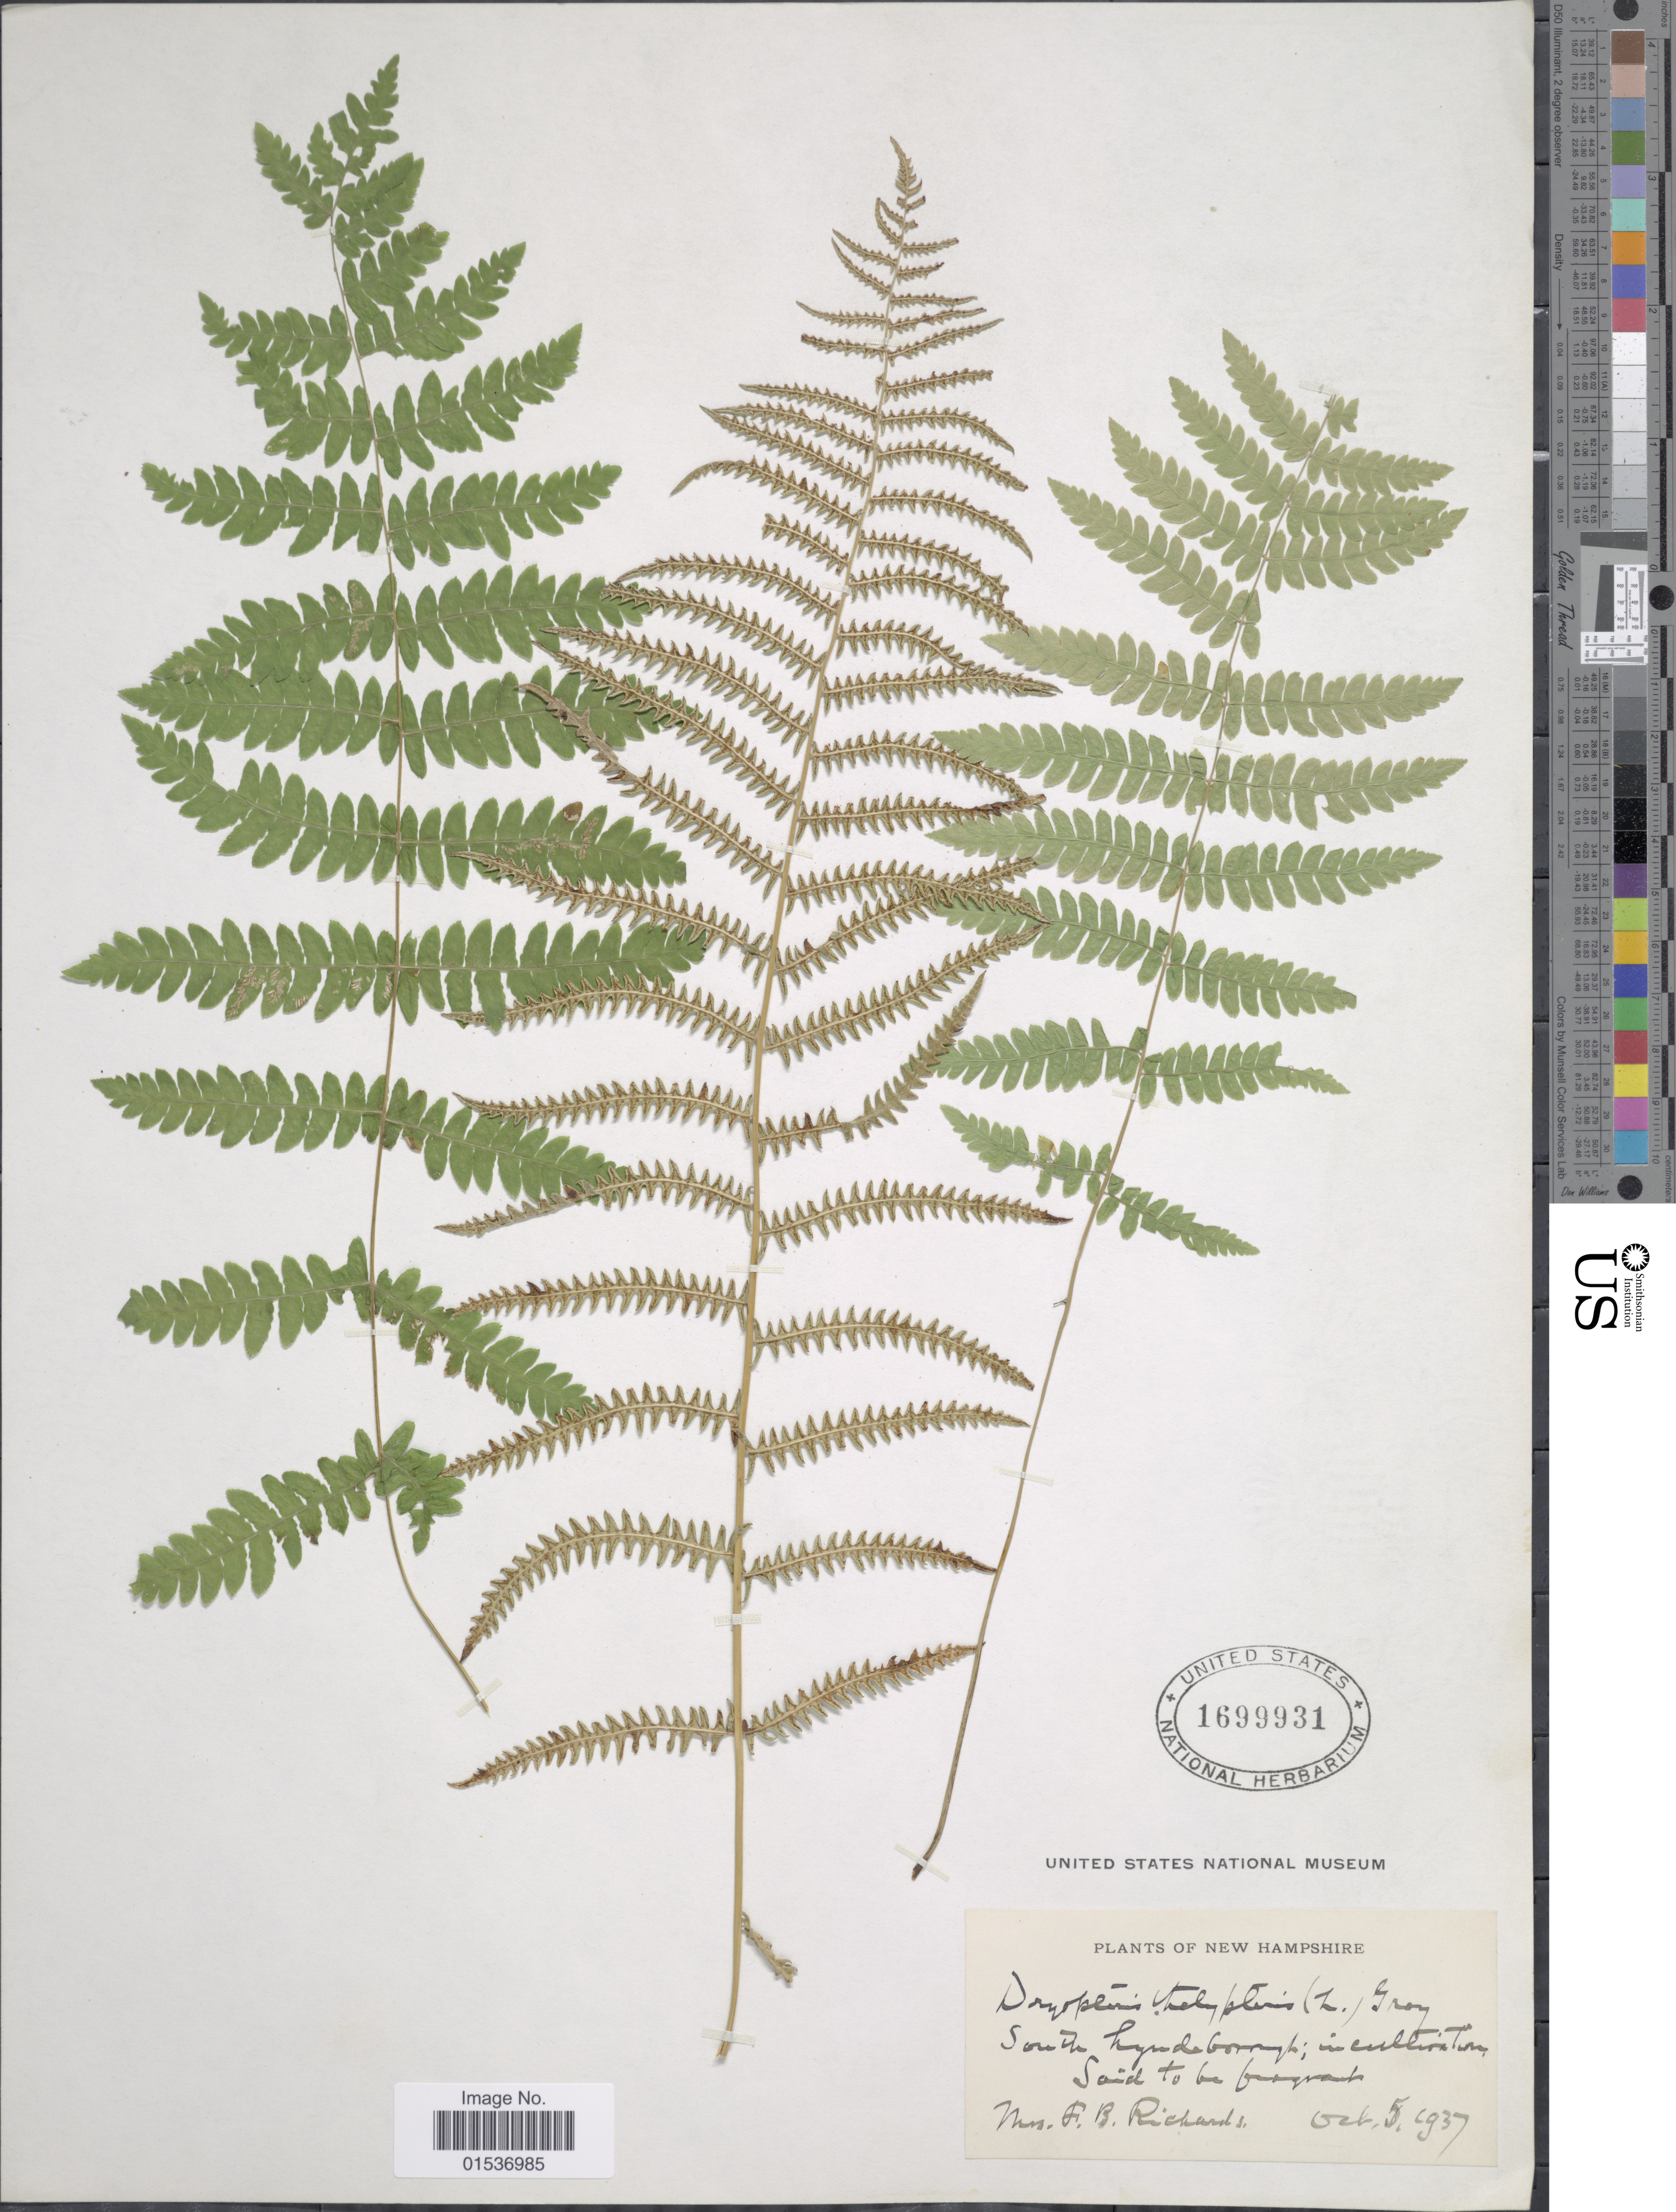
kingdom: Plantae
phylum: Tracheophyta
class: Polypodiopsida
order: Polypodiales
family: Thelypteridaceae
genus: Thelypteris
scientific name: Thelypteris palustris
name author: (Salisb.) Schott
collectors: F. Richards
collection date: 1937-10-05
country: United States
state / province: New Hampshire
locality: New Hampshire. South Lyndeborough ; in cultivation.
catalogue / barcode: US 1699931